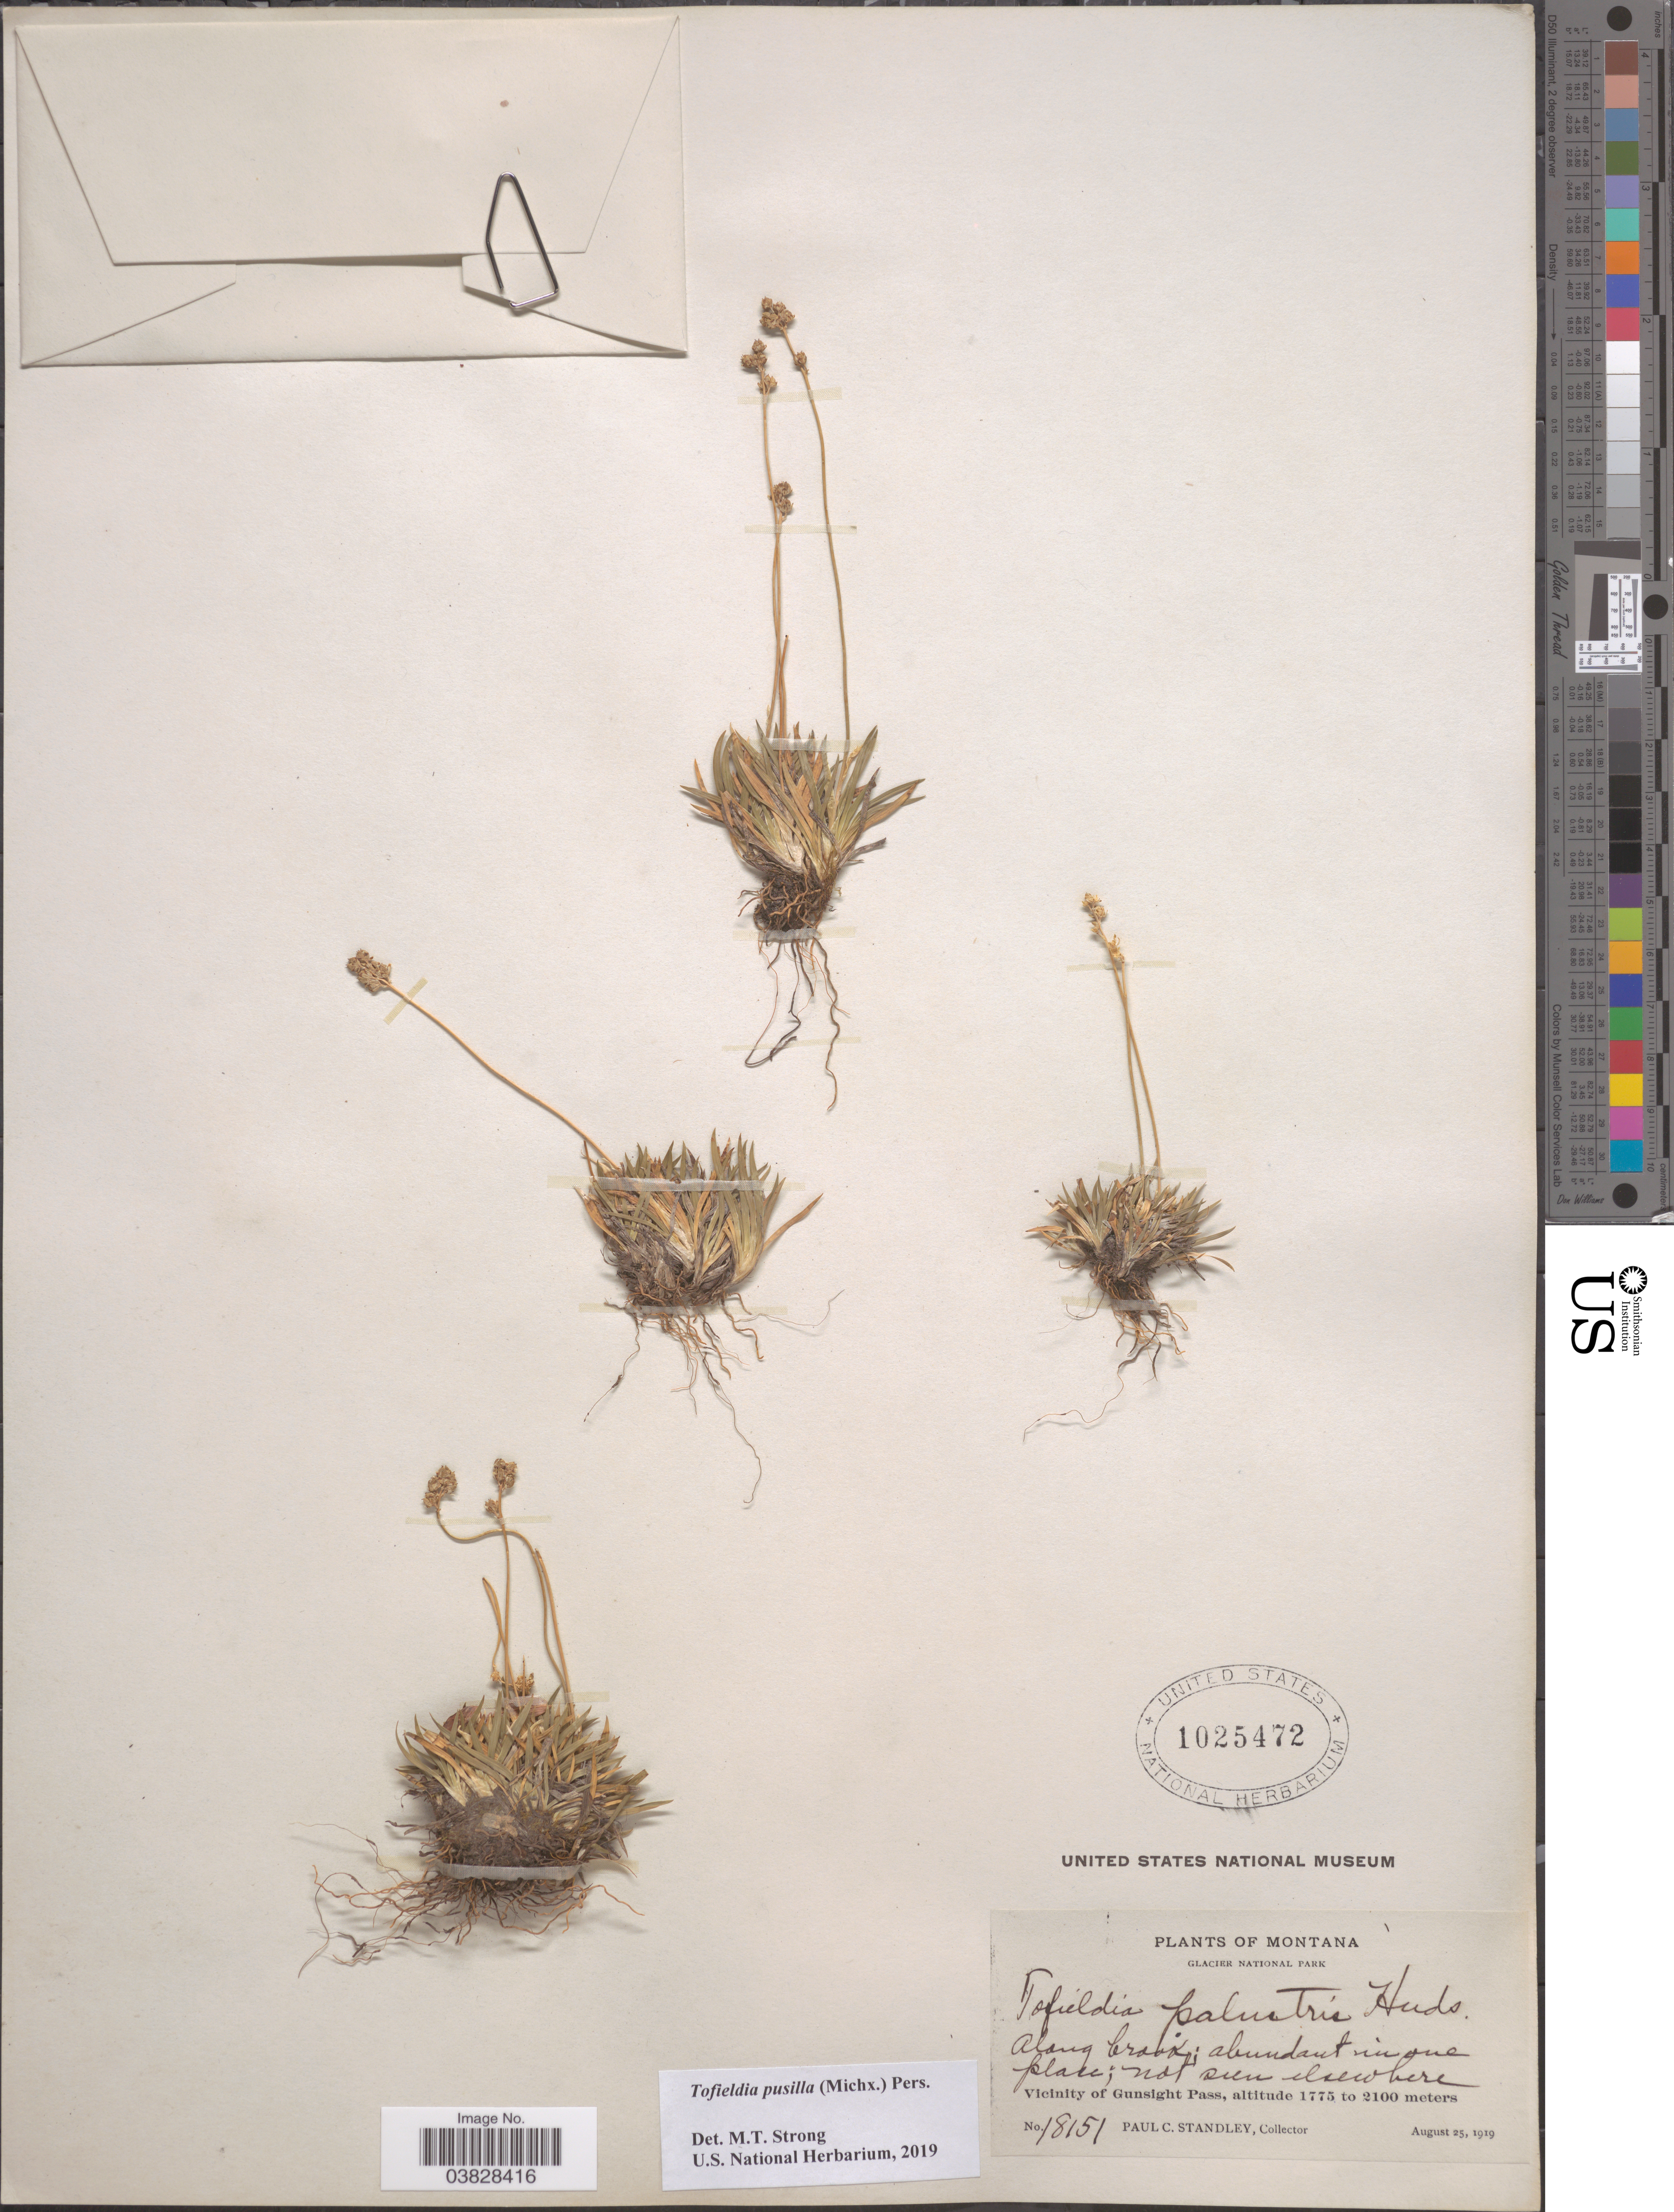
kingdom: Plantae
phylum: Tracheophyta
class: Liliopsida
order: Alismatales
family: Tofieldiaceae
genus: Tofieldia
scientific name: Tofieldia pusilla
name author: (Michx.) Pers.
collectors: P. C. Standley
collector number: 18151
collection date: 1919-08-25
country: United States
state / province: Montana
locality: Glacier National Park. Vicinity of Gunsight Pass.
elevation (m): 1775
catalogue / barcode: US 1025472